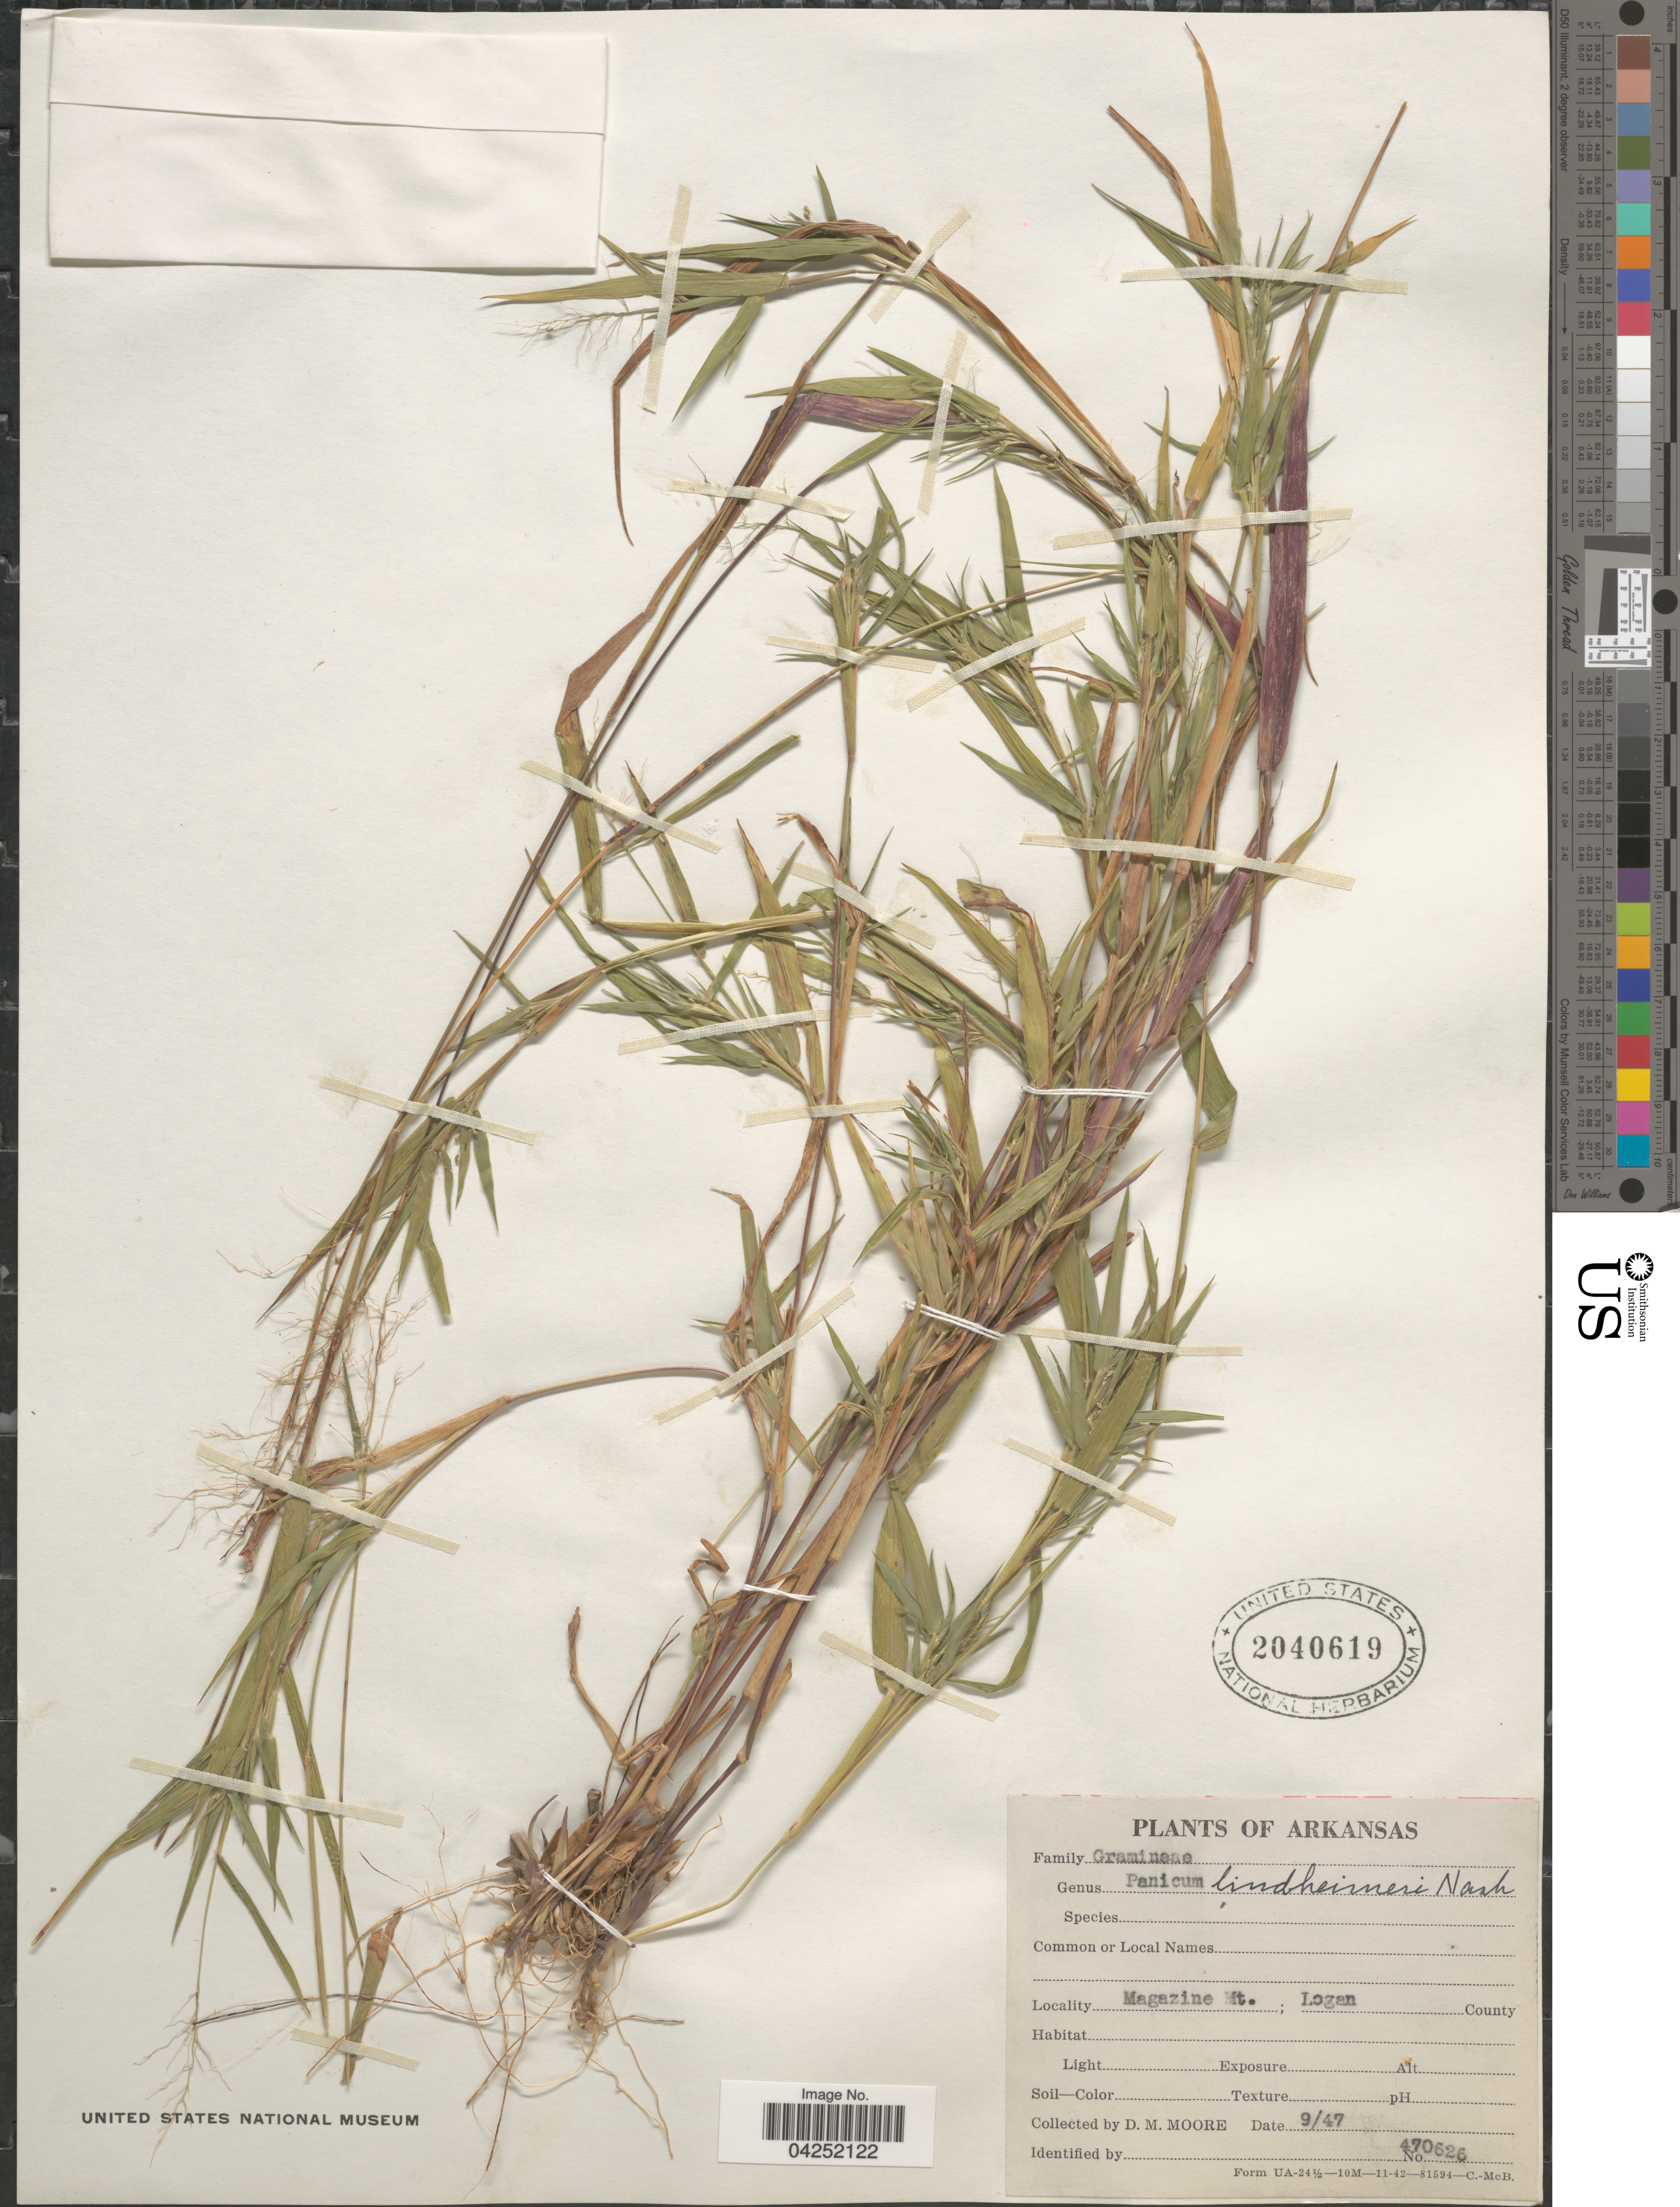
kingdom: Plantae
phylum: Tracheophyta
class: Liliopsida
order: Poales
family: Poaceae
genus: Dichanthelium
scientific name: Dichanthelium acuminatum var. lindheimeri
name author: (Nash) Gould & C.A. Clark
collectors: D. Moore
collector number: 470626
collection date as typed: Transcribed d/m/y: /9/47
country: United States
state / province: Arkansas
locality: Magazine Mt.; Logan County.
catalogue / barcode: US 2040619